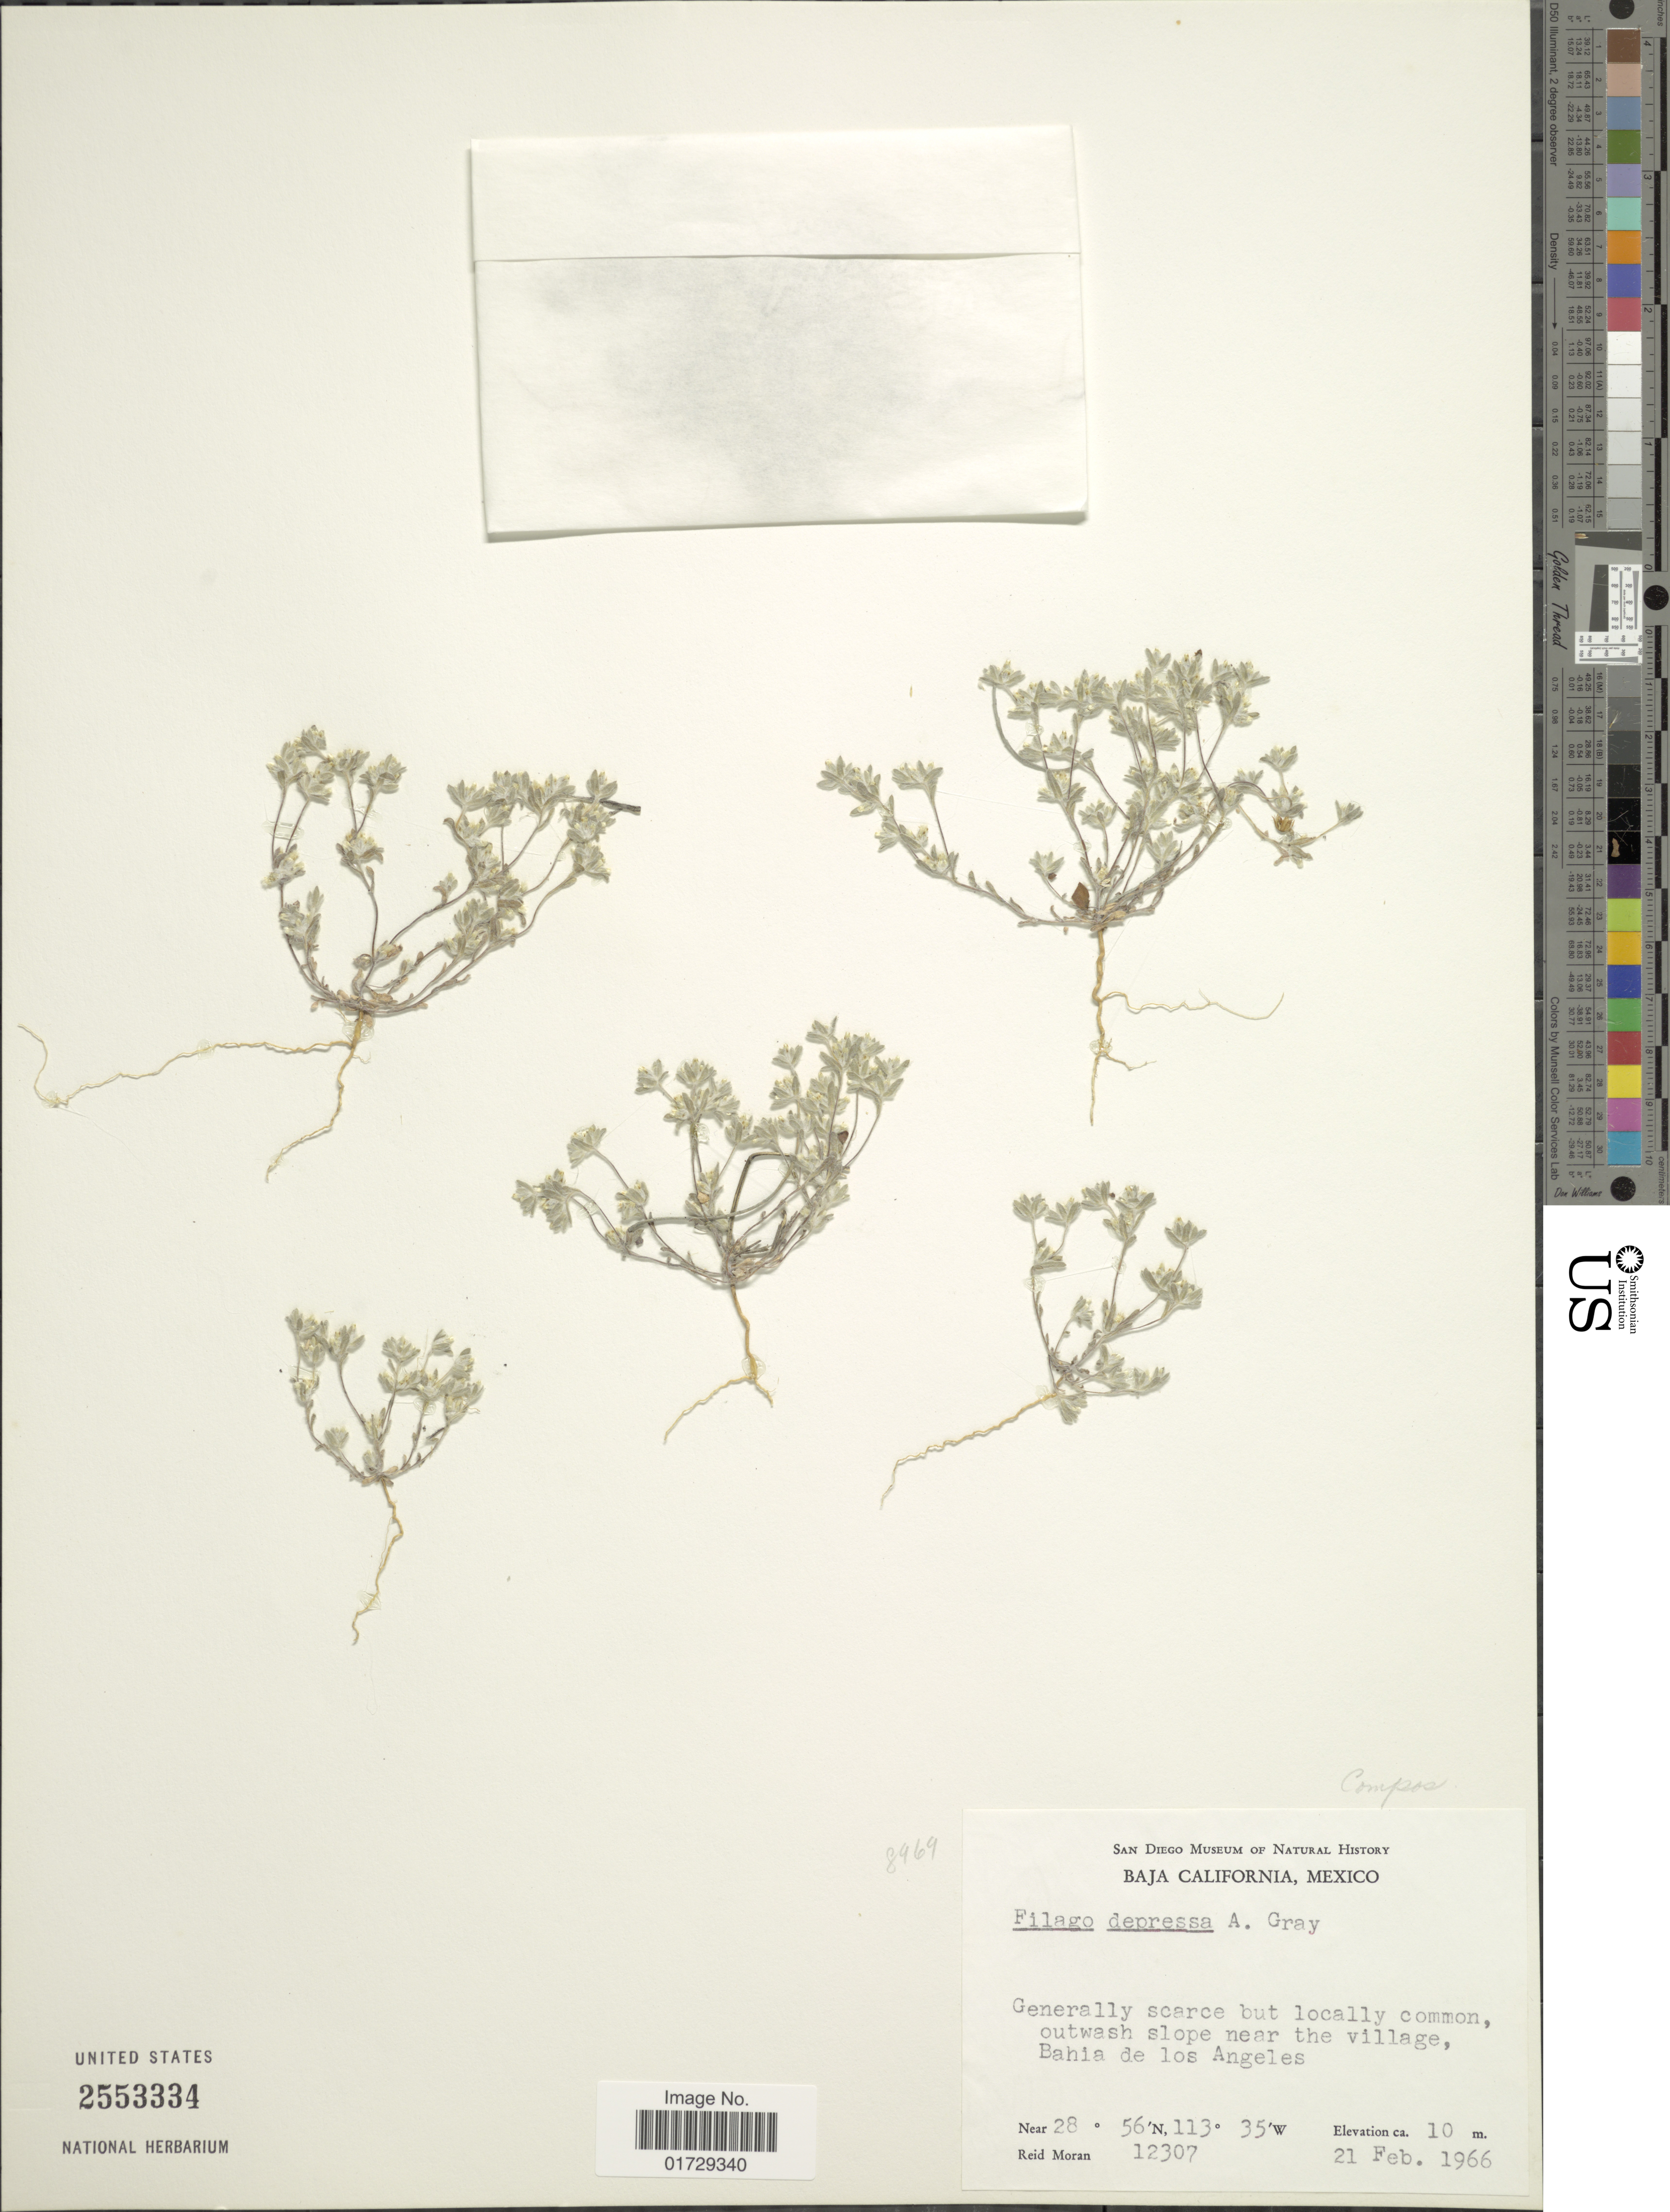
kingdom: Plantae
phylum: Tracheophyta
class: Magnoliopsida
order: Asterales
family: Asteraceae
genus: Filago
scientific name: Filago depressa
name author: A. Gray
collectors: R. V. Moran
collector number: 12307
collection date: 1966-02-21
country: Mexico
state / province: Baja California Sur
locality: Bahia de los Angeles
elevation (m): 10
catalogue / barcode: US 2553334